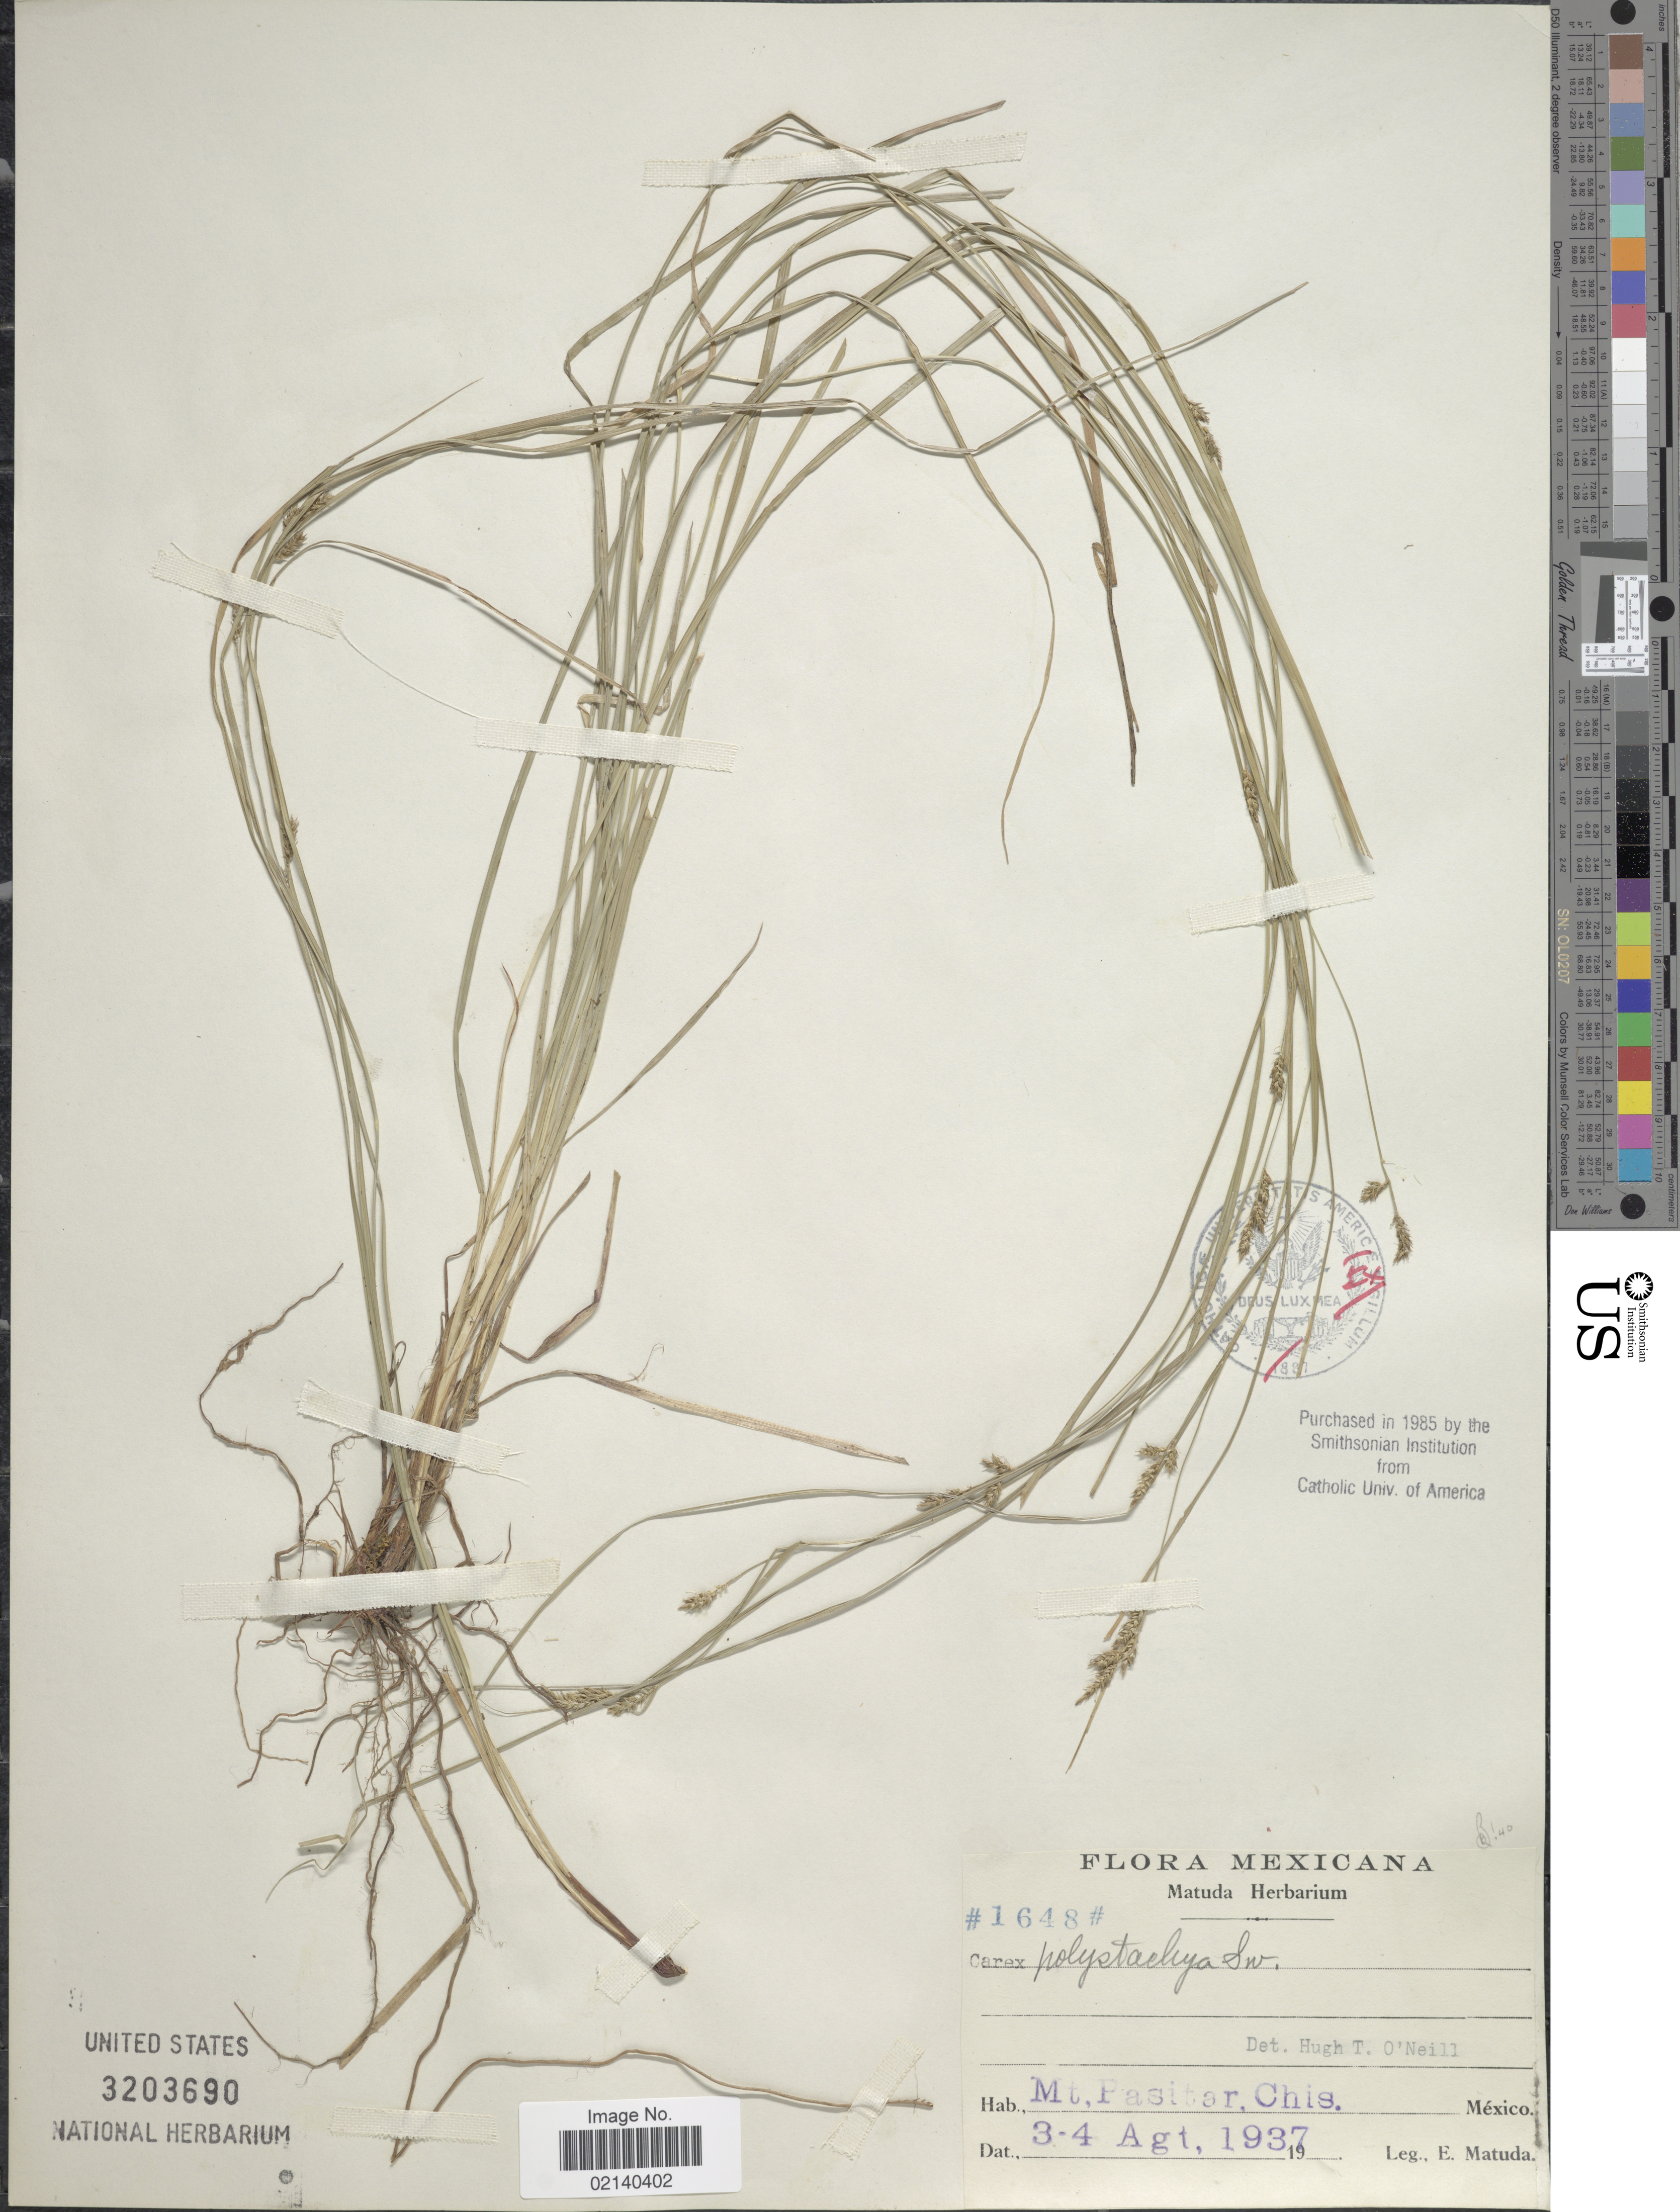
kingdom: Plantae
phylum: Tracheophyta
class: Liliopsida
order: Poales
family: Cyperaceae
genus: Carex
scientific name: Carex polystachya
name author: Sw. ex Wahlenb.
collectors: E. Matuda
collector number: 1648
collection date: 1937-08-03/1937-08-04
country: Mexico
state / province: Chiapas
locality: Mt. Pasitar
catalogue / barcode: US 3203690